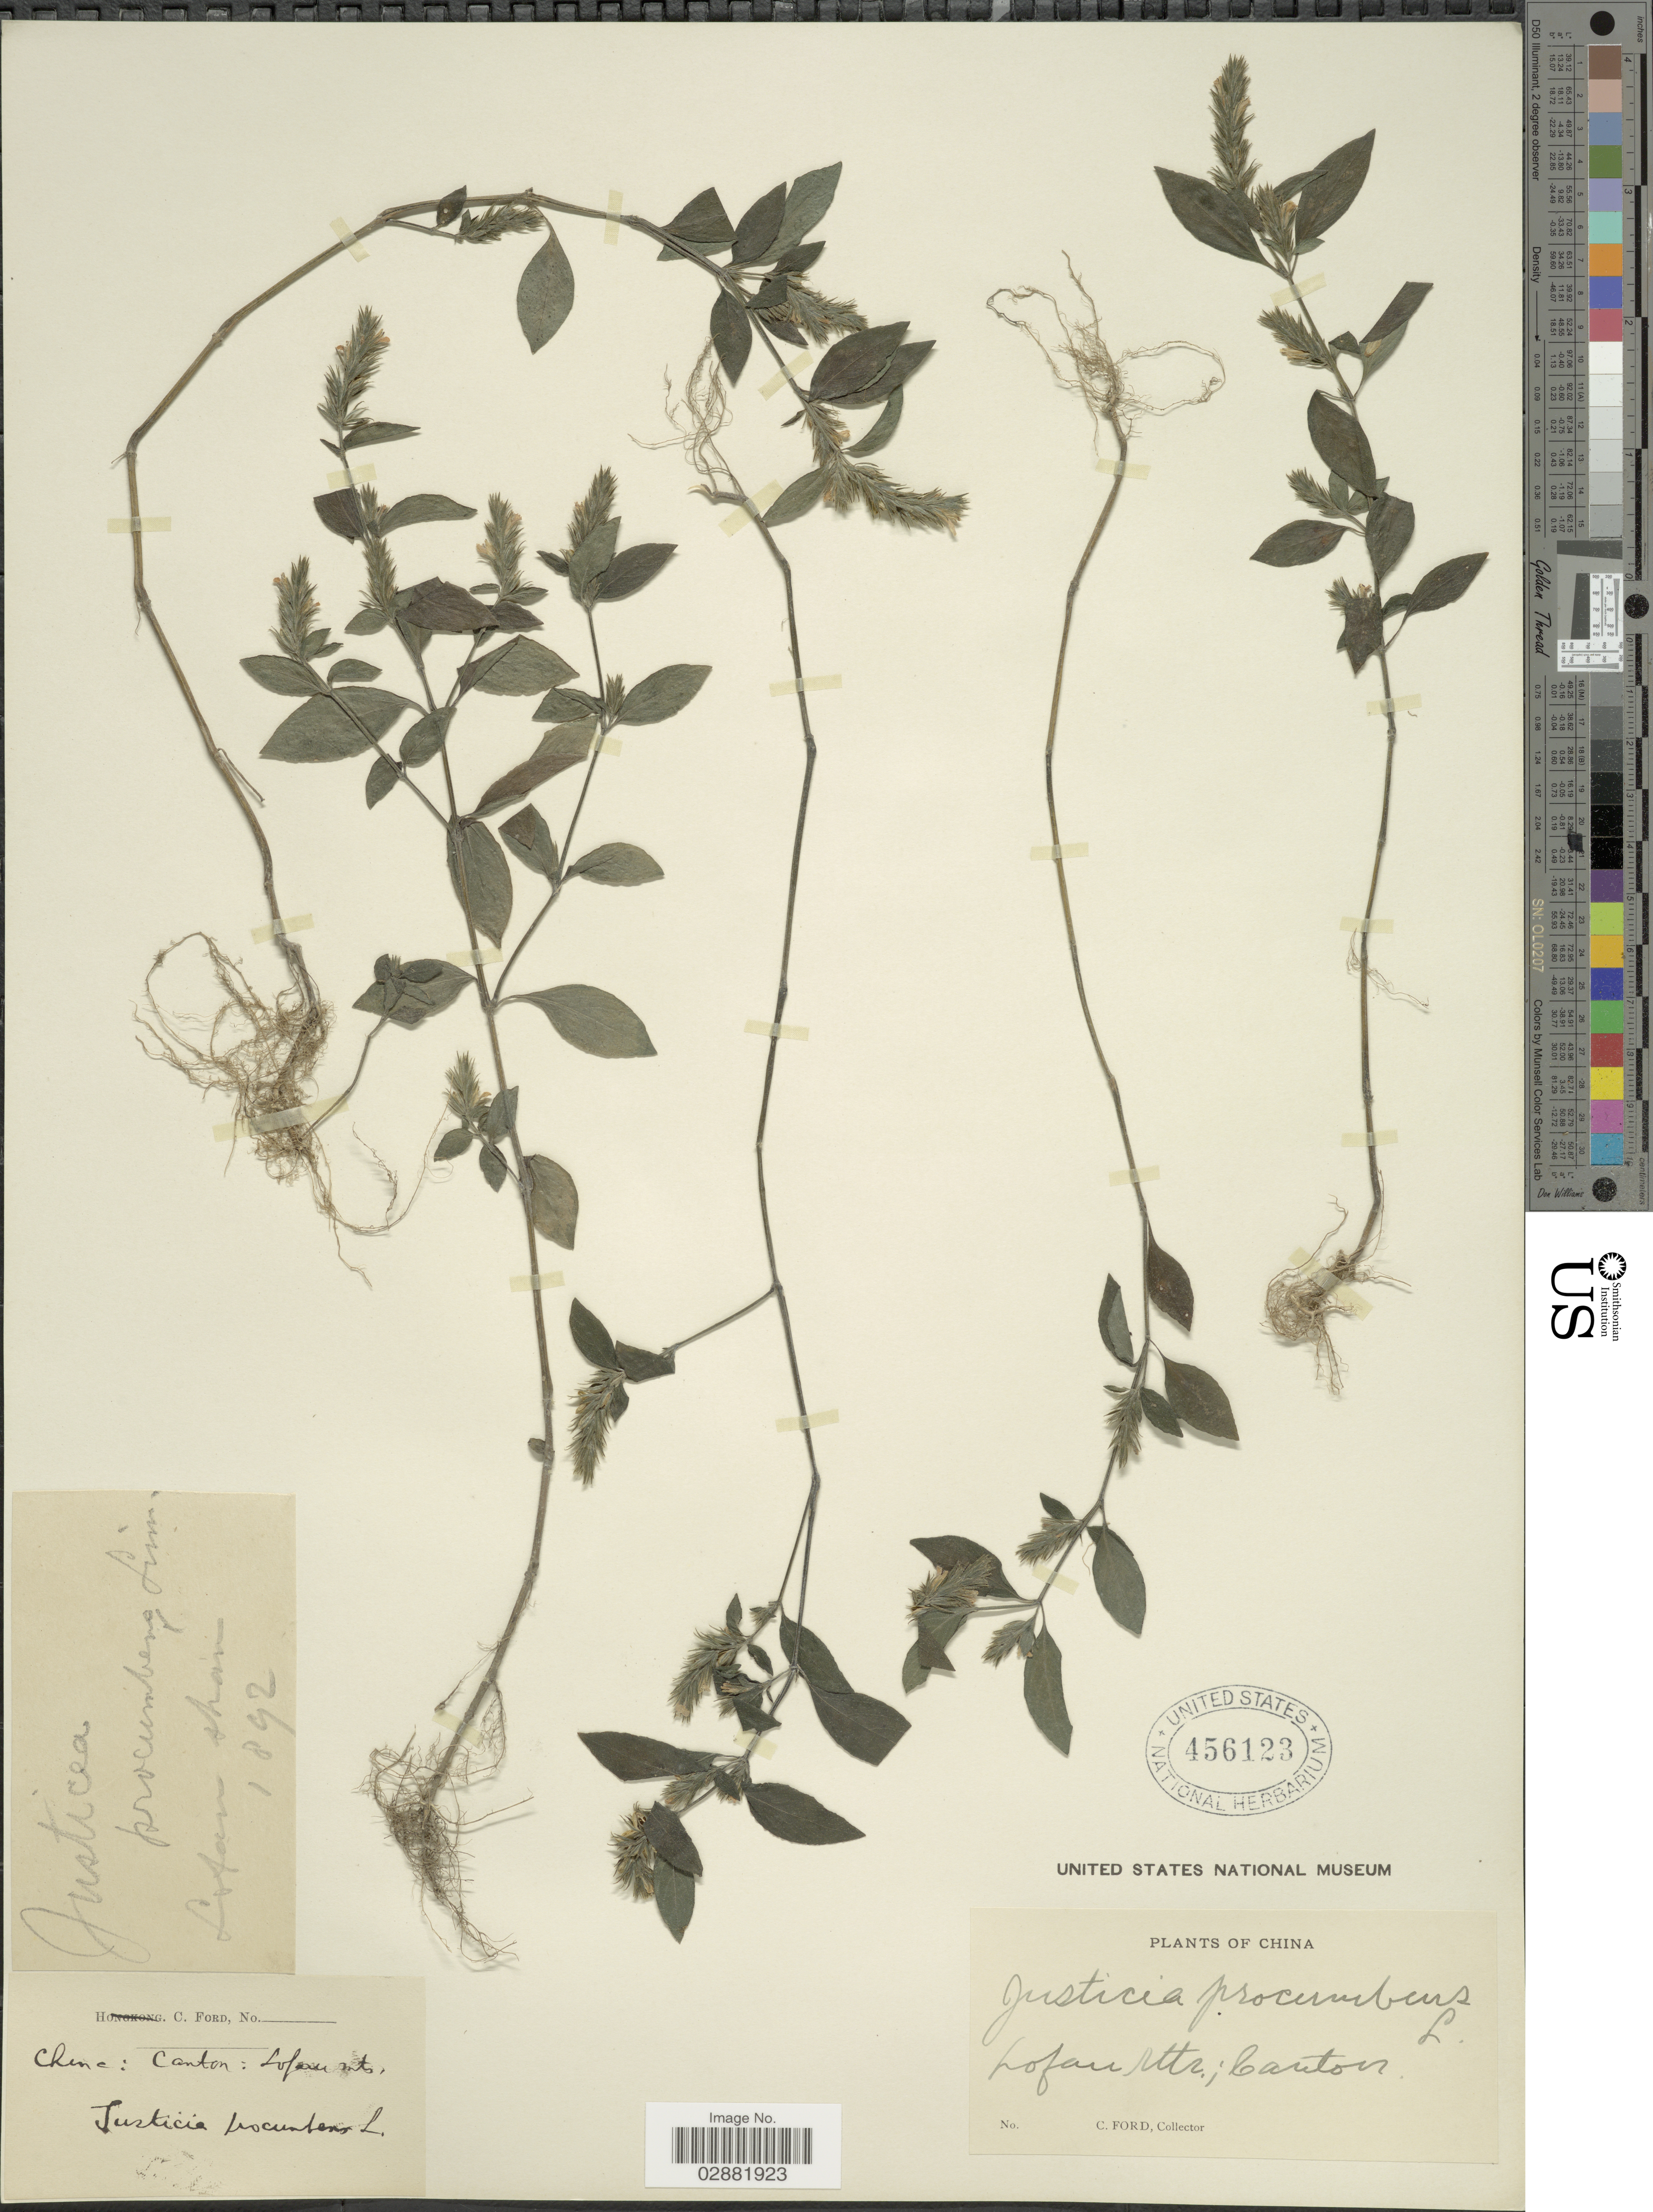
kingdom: Plantae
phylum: Tracheophyta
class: Magnoliopsida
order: Lamiales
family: Acanthaceae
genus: Justicia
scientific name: Justicia procumbens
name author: L.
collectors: C. Ford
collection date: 1892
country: China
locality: Lofan Shan, Lofan Mts., Canton.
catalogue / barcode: US 456123